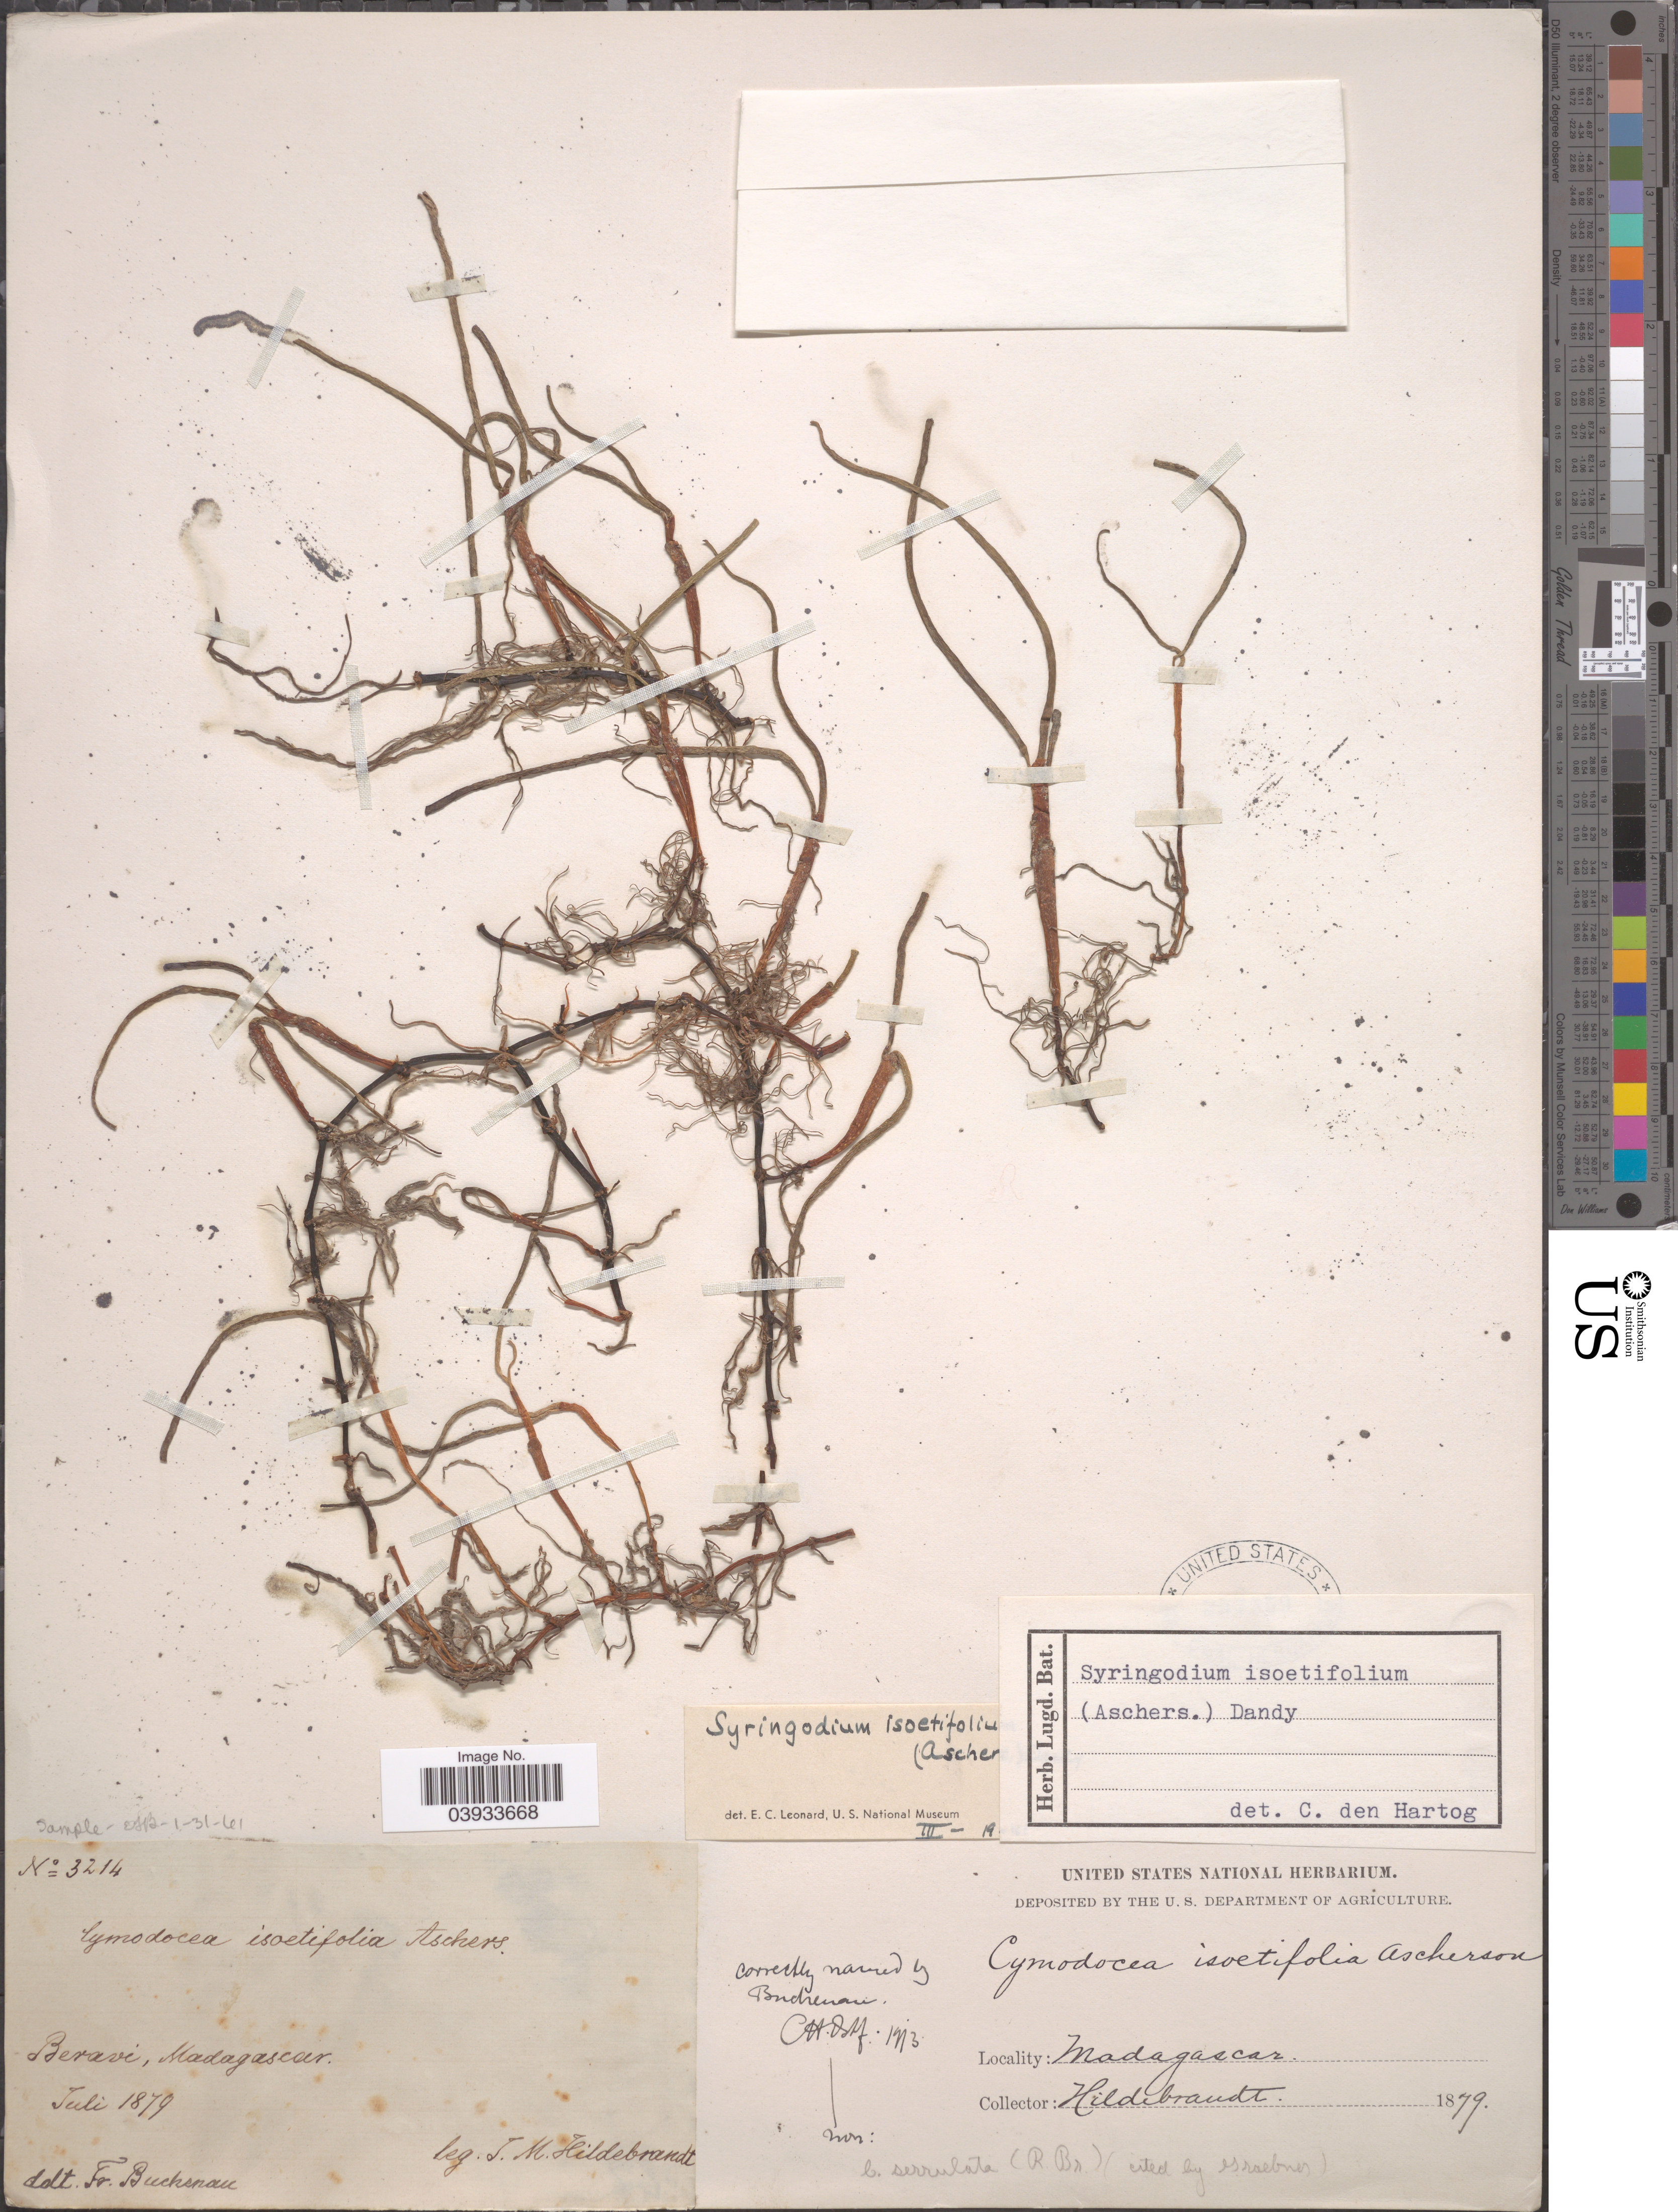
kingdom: Plantae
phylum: Tracheophyta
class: Liliopsida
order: Alismatales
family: Cymodoceaceae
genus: Syringodium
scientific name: Syringodium sp.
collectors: J. Hildebrandt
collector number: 3214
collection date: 1879-07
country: Madagascar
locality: Beravi.